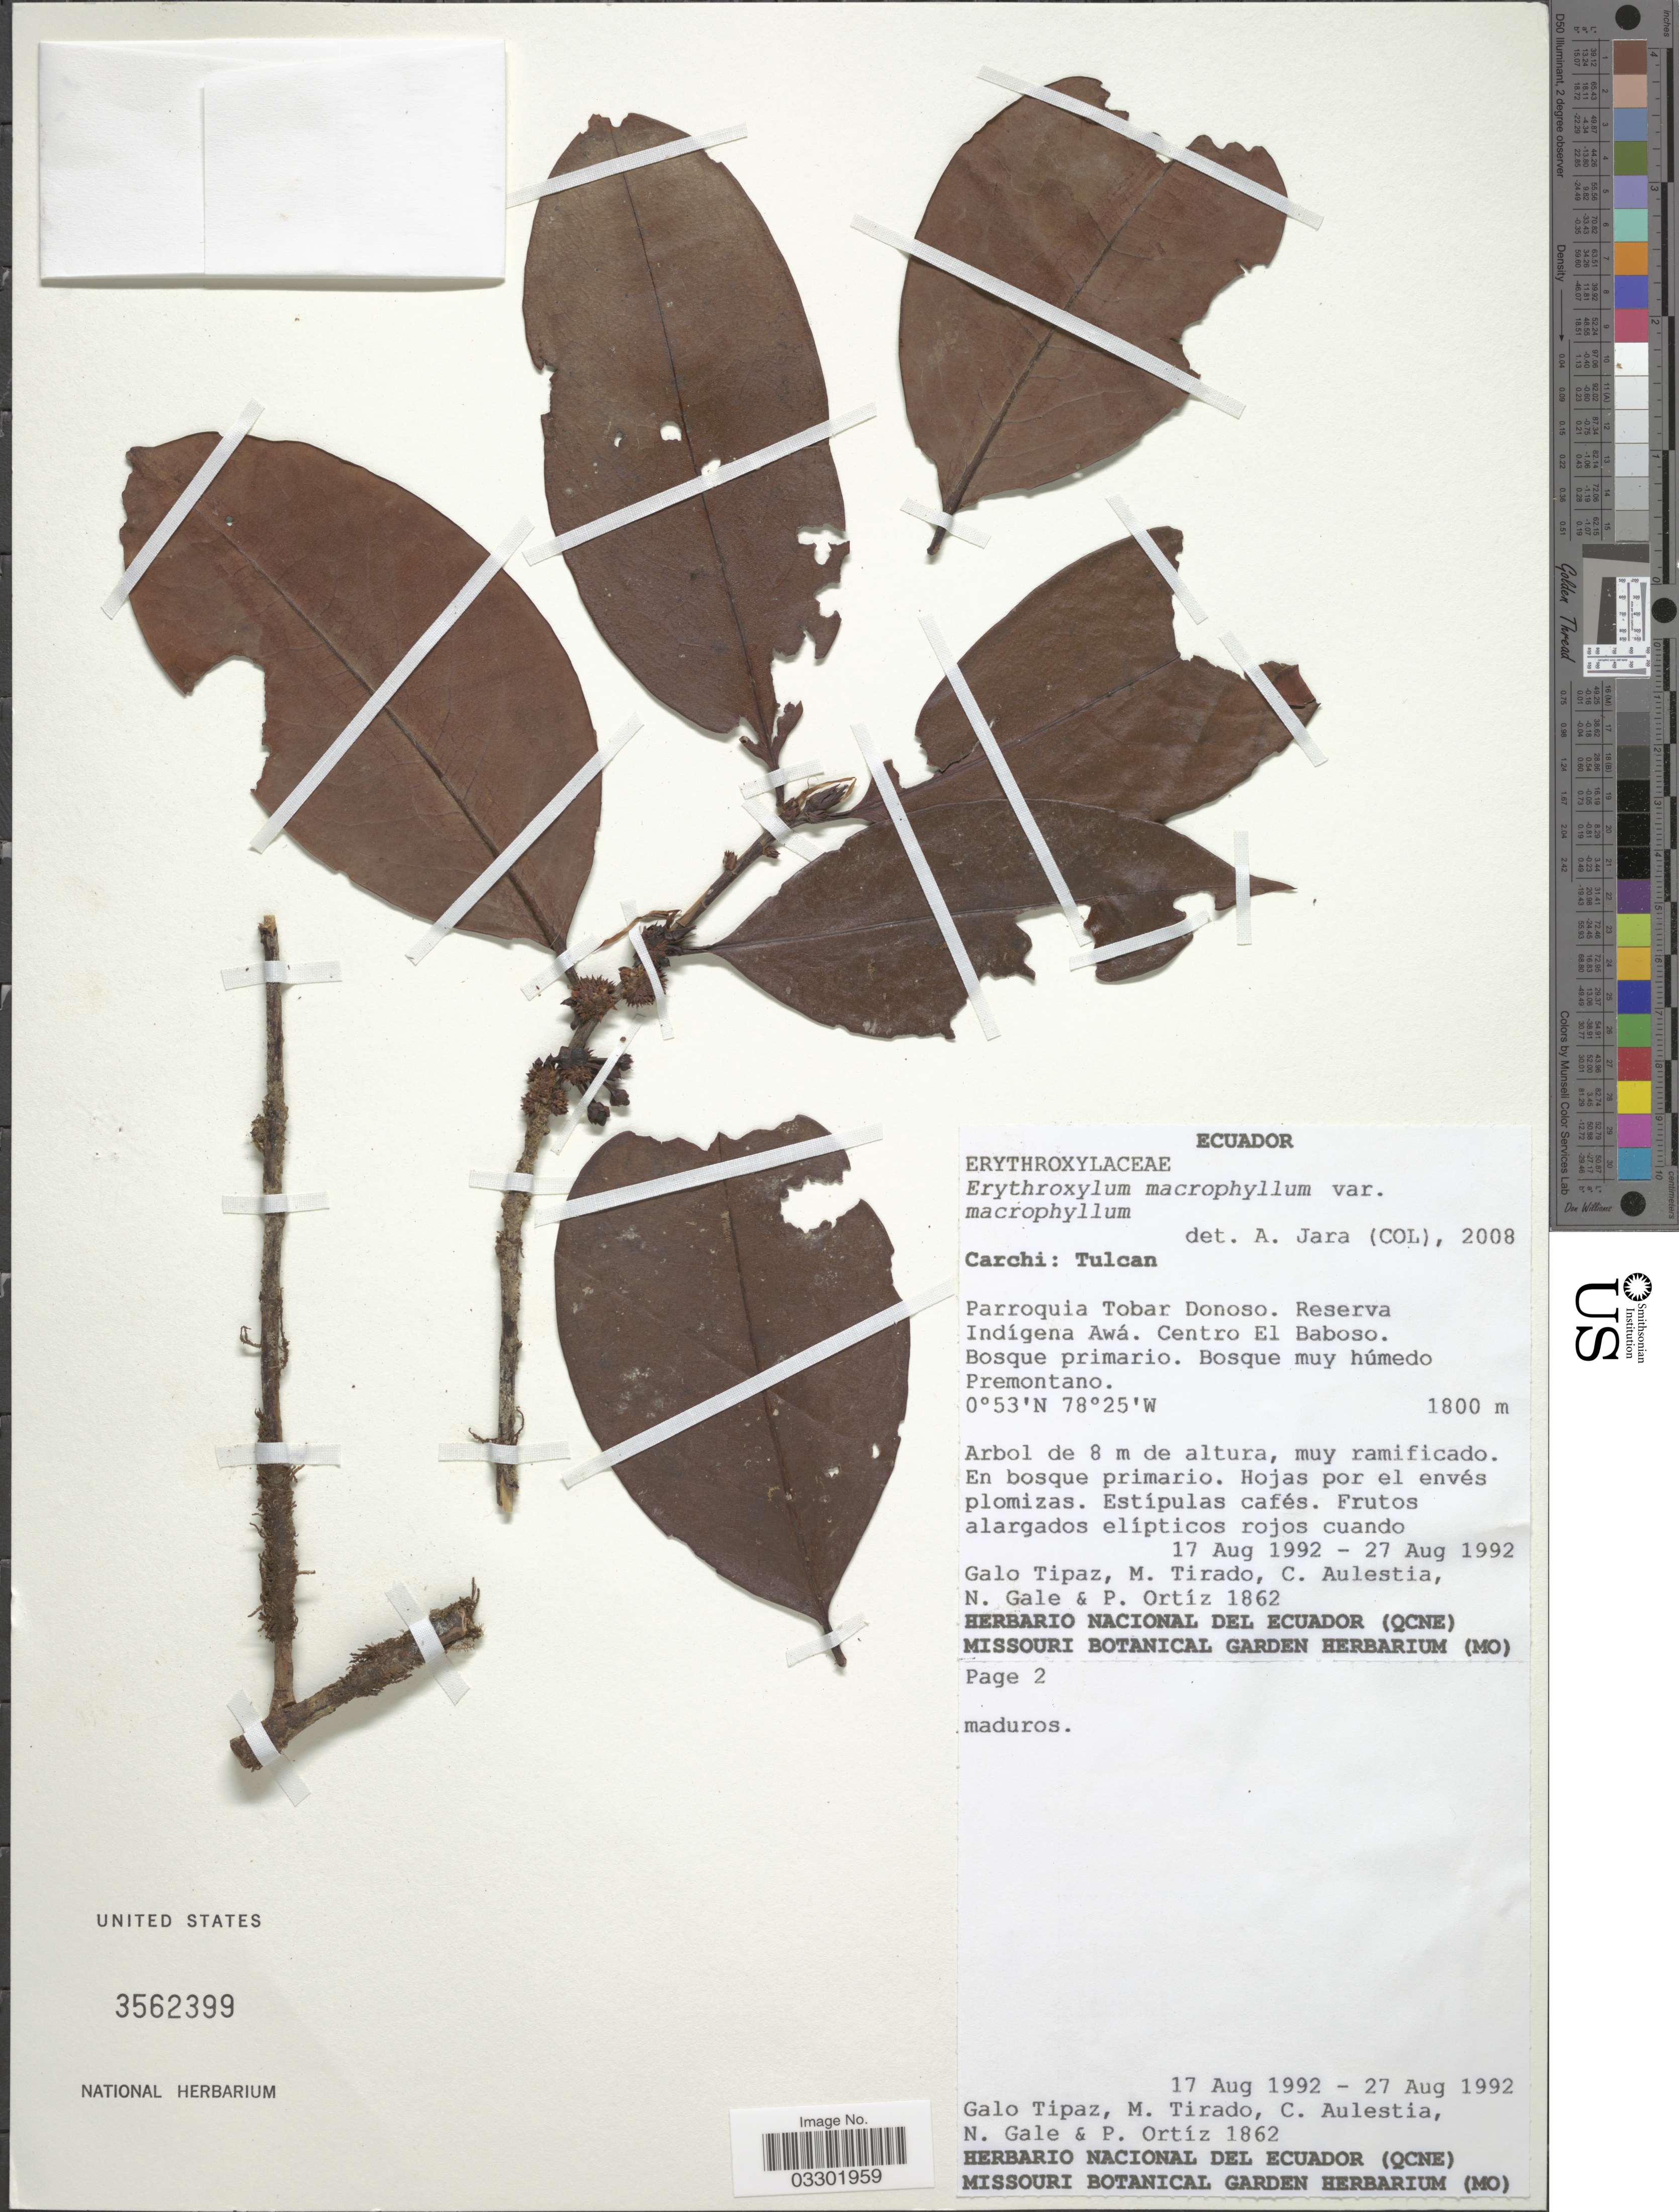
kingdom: Plantae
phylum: Tracheophyta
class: Magnoliopsida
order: Malpighiales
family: Erythroxylaceae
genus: Erythroxylum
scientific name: Erythroxylum macrophyllum var. macrophyllum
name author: Cav.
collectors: G. Tipaz, M. Tirado, C. Aulestia, N. Gale & P. Ortiz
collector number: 1862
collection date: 1992-08-17/1992-08-27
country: Ecuador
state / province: Carchi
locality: Tulcan. Parroquia Tobar Donoso. Reserva Indigena Awá. Centro El Baboso.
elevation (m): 1800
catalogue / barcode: US 3562399